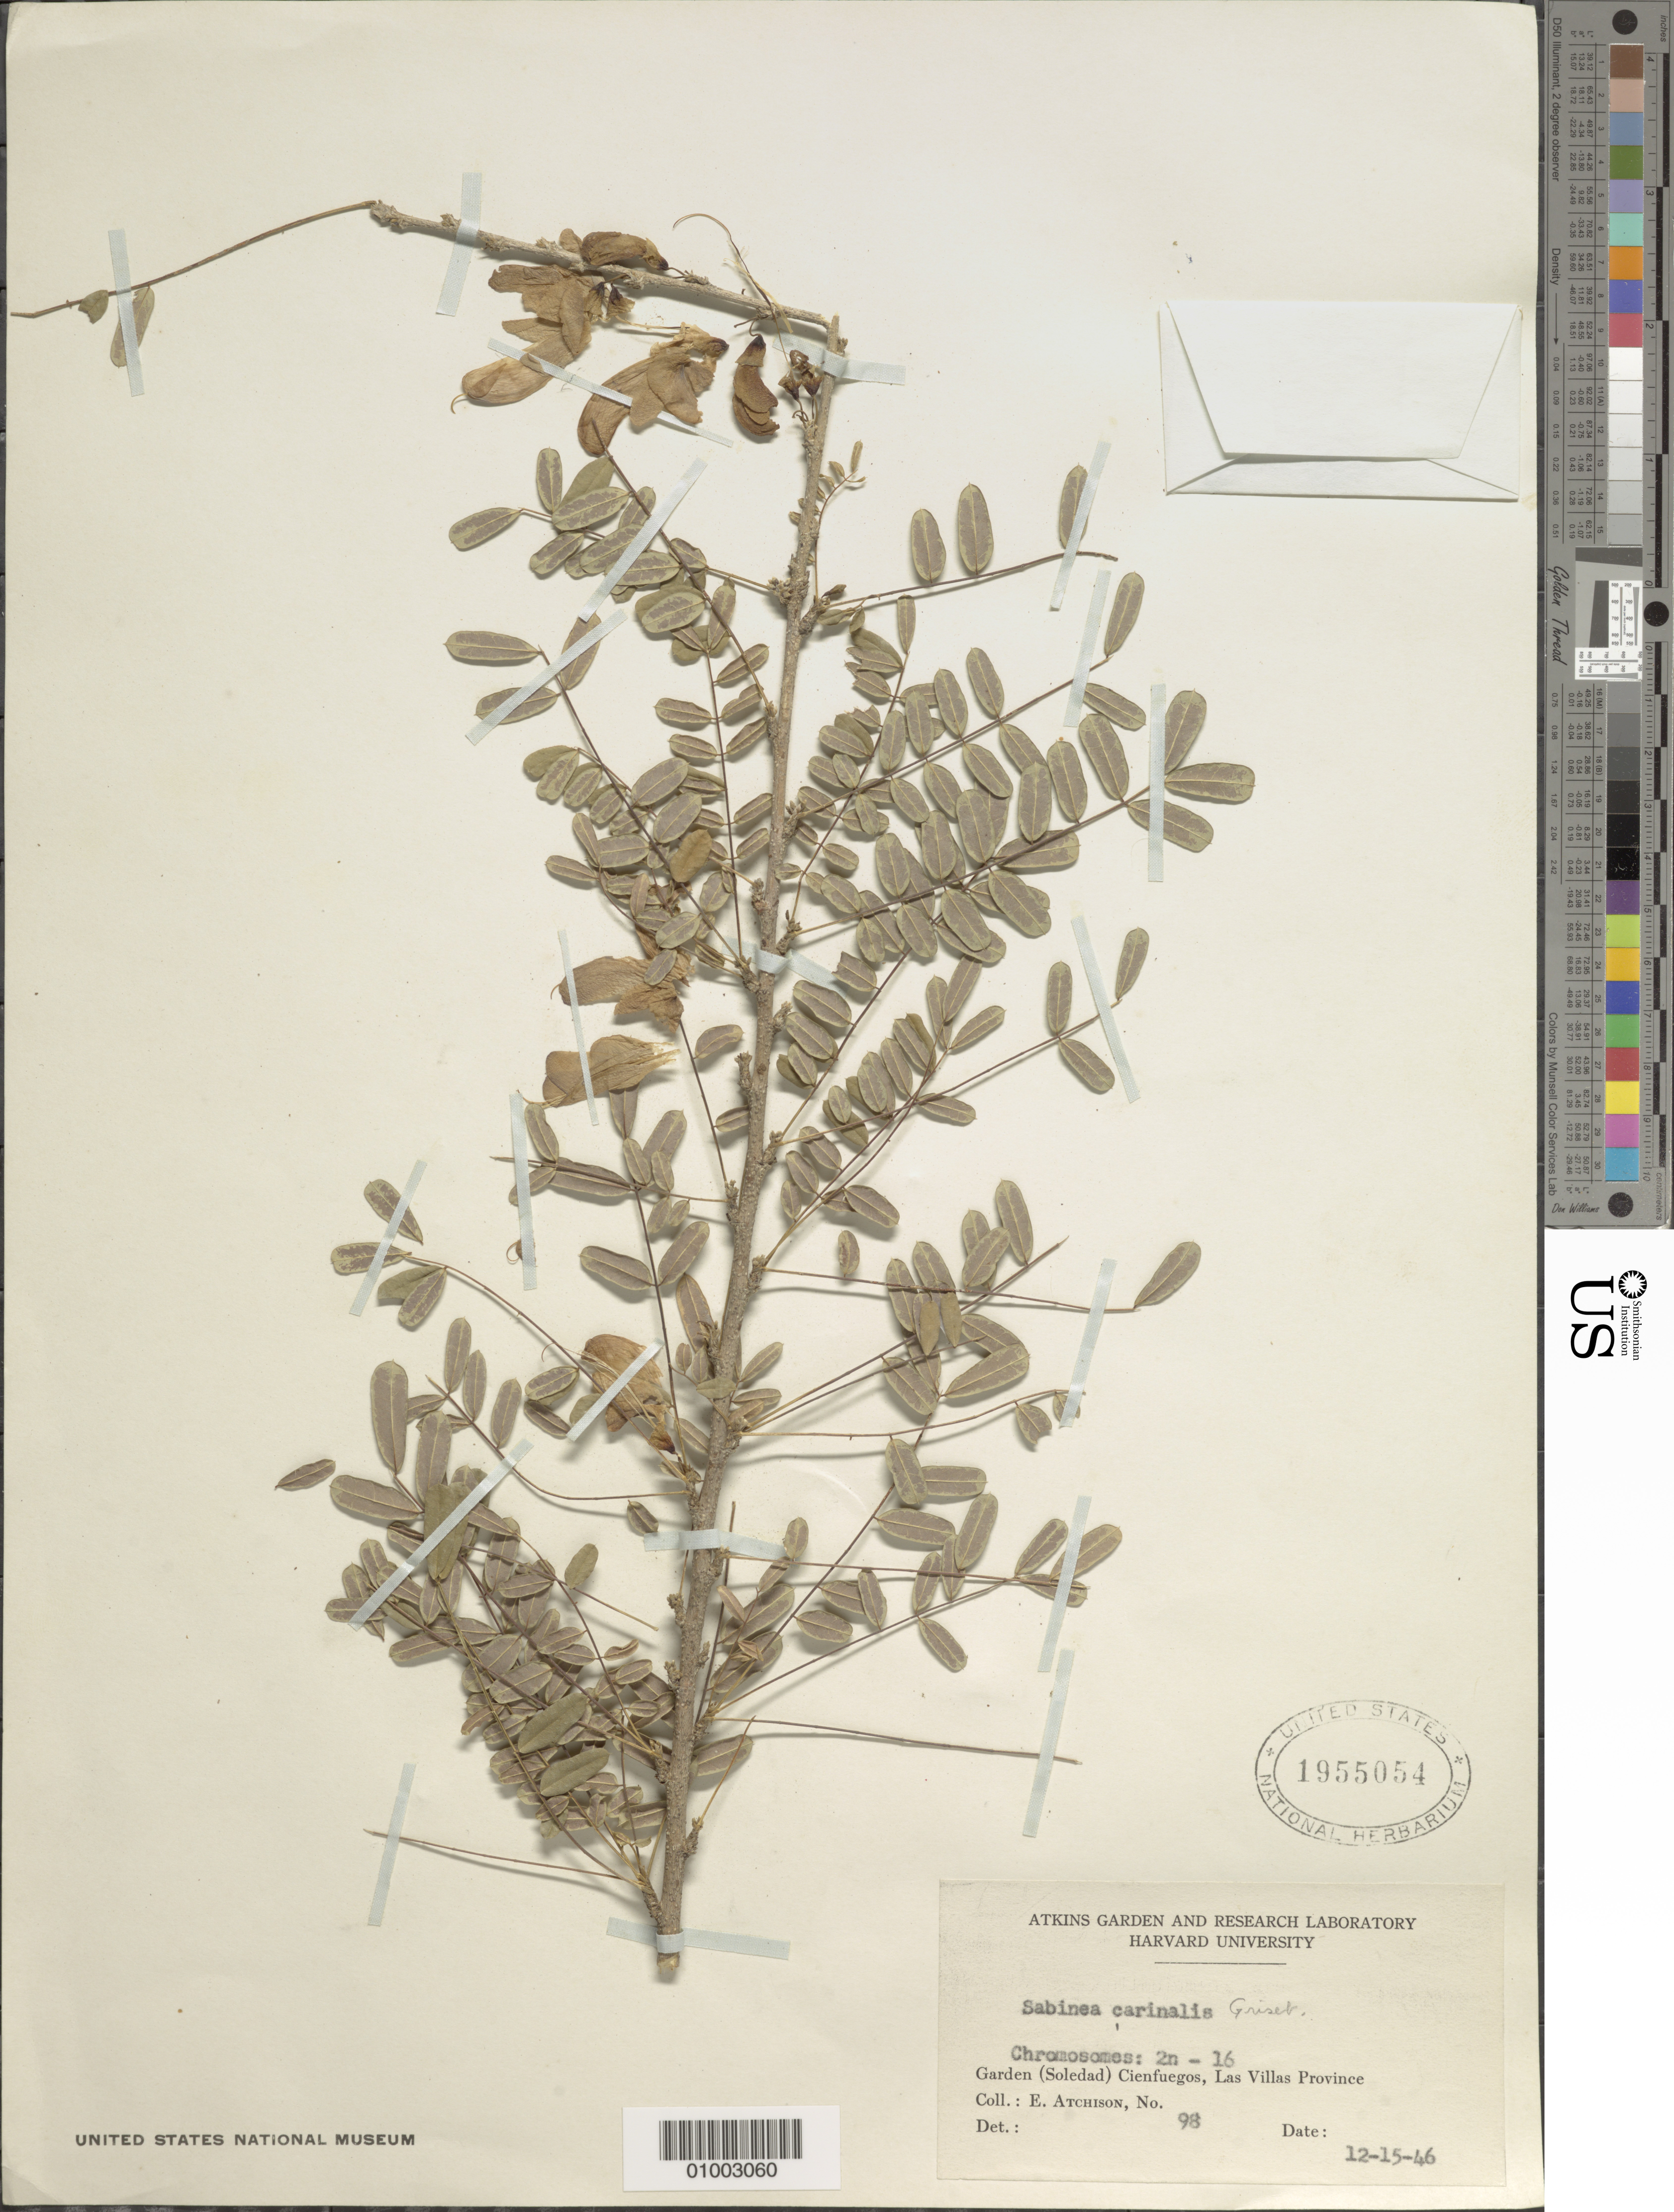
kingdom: Plantae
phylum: Tracheophyta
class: Magnoliopsida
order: Fabales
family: Fabaceae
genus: Poitea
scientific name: Poitea carinalis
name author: (Griseb.) Lavin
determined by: Strong, Mark T., (BOT), Smithsonian Institution - National Museum of Natural History (UNITED STATES)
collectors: E. Atchison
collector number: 98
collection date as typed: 15 Dec 1946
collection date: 1946-12-15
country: Cuba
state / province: Cienfuegos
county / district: Cienfuegos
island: Cuba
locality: Soledad Garden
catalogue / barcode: US 1955054